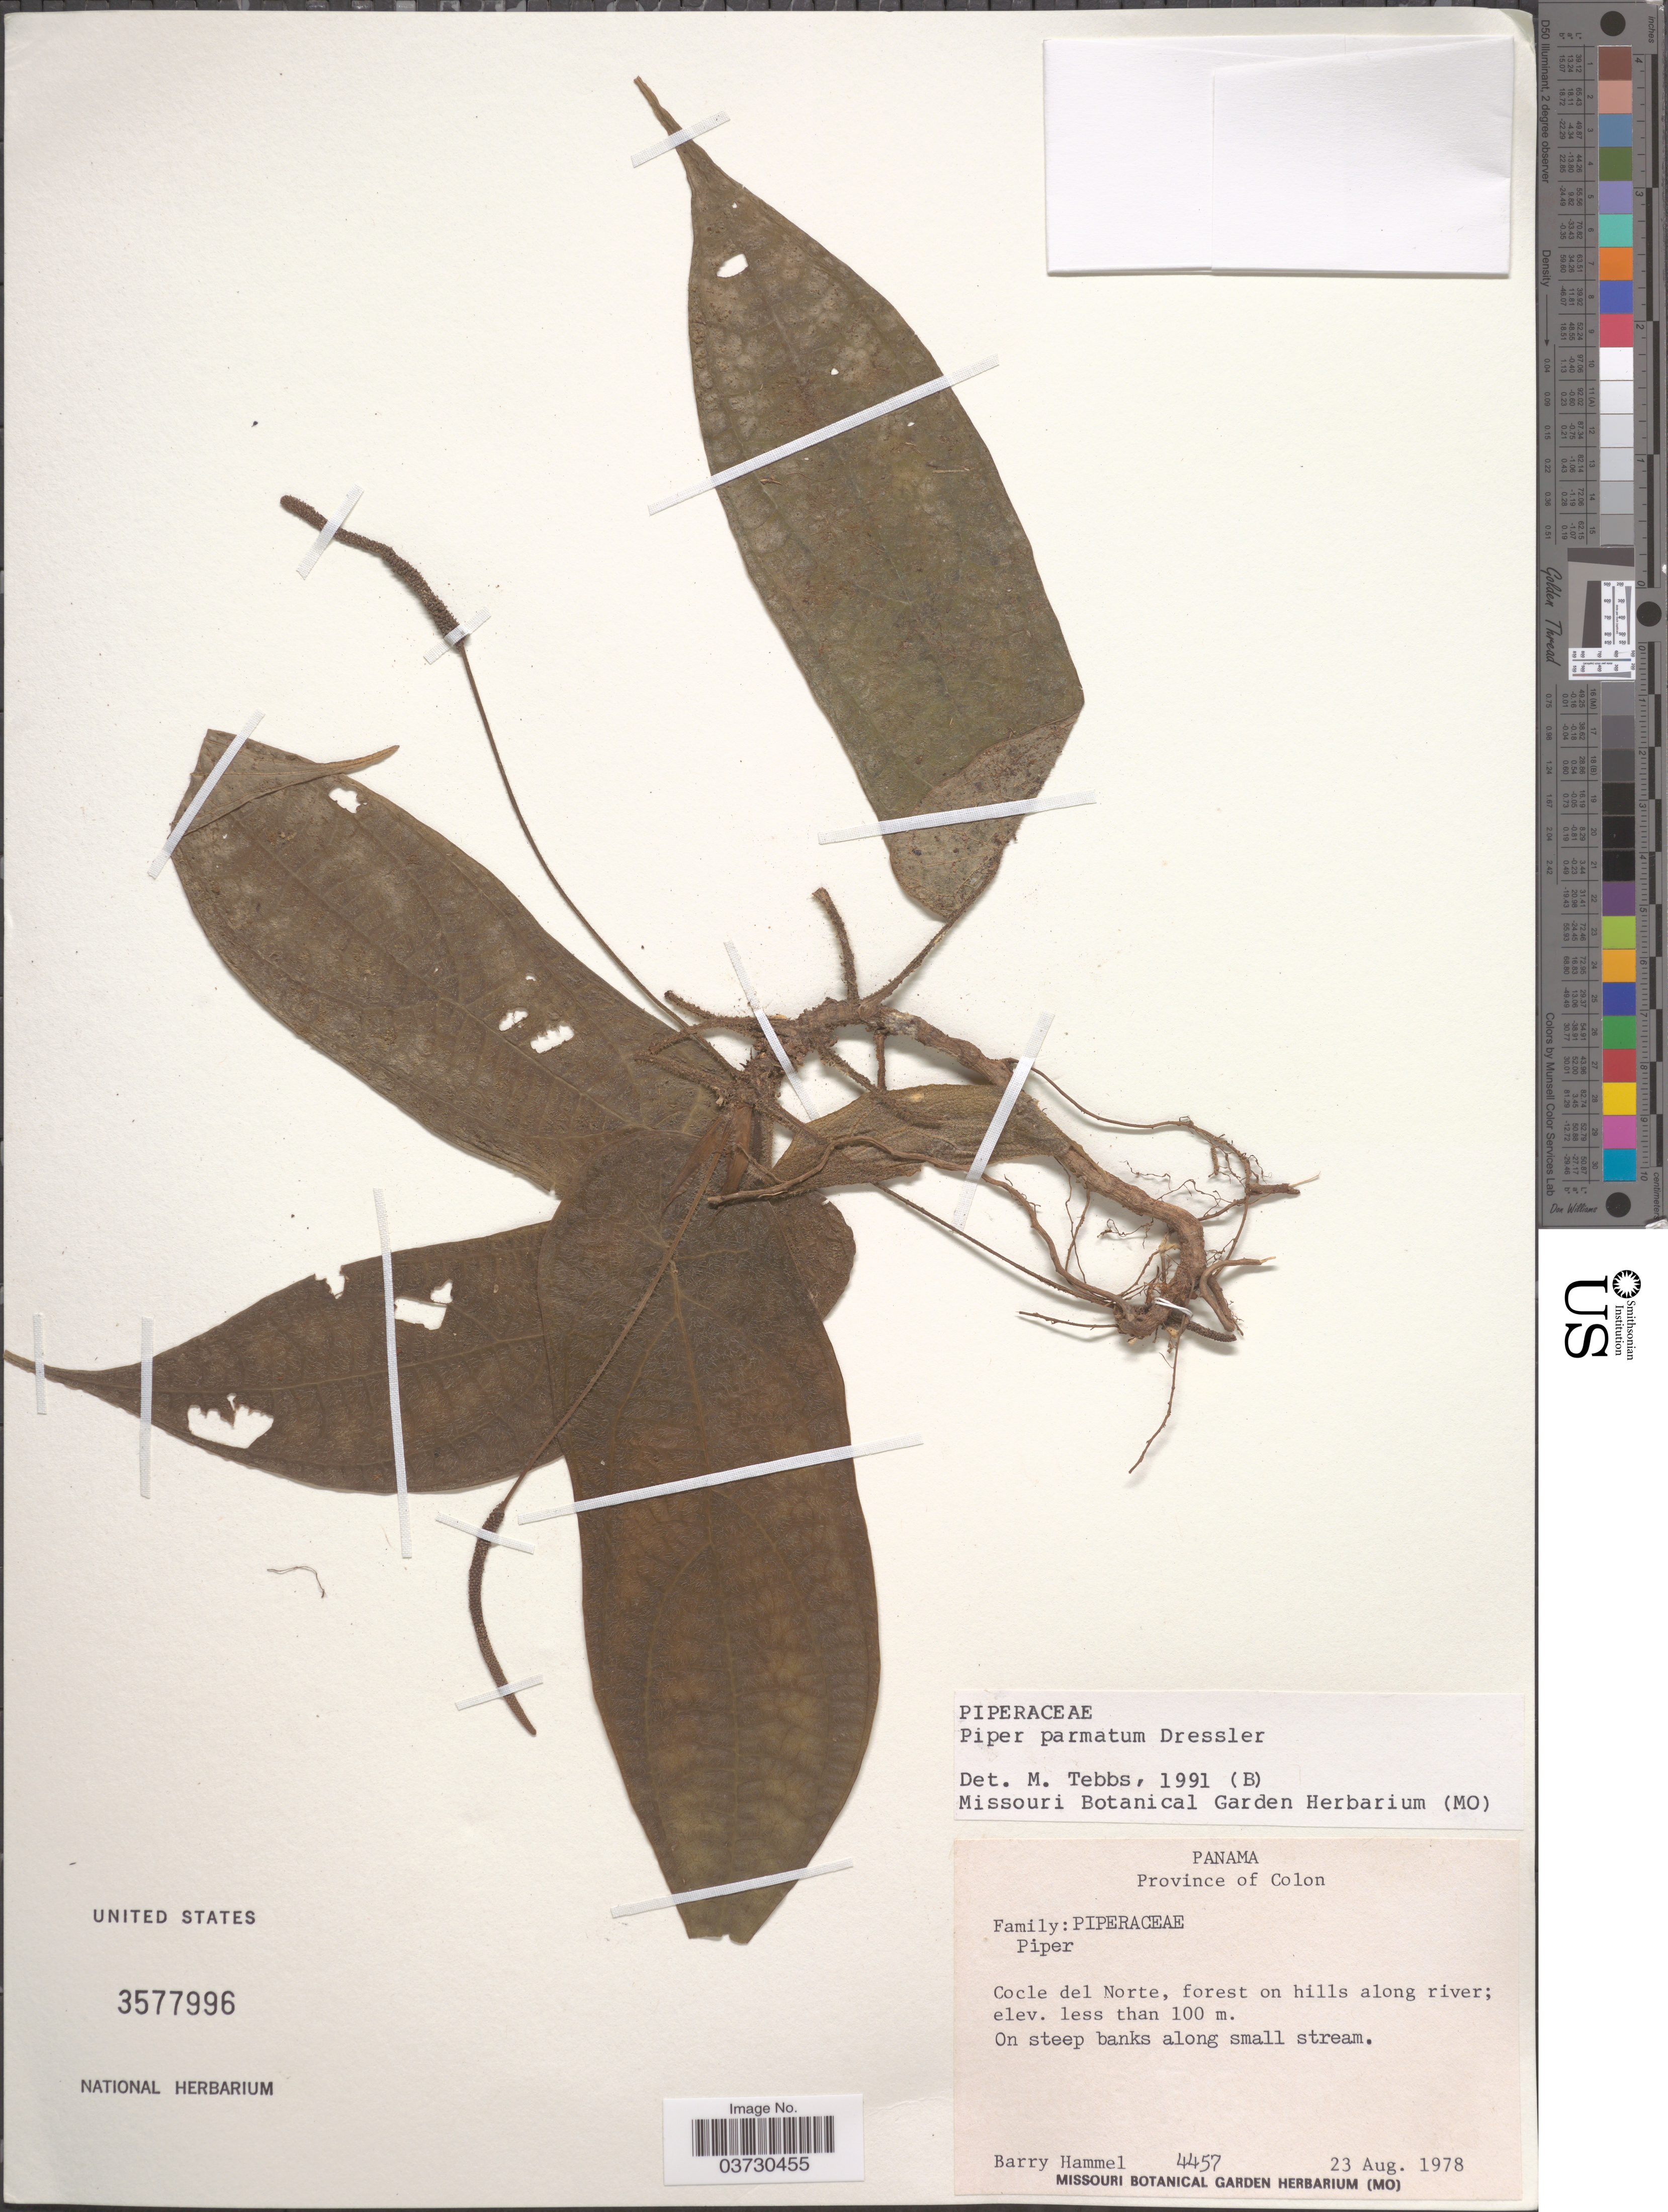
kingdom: Plantae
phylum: Tracheophyta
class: Magnoliopsida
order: Piperales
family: Piperaceae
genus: Piper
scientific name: Piper parmatum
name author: Dressler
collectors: B. Hammel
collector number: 4457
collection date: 1978-08-23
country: Panama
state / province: Colón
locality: Cocle del Norte, forest on hills along river.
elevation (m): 100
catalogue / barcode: US 3577996